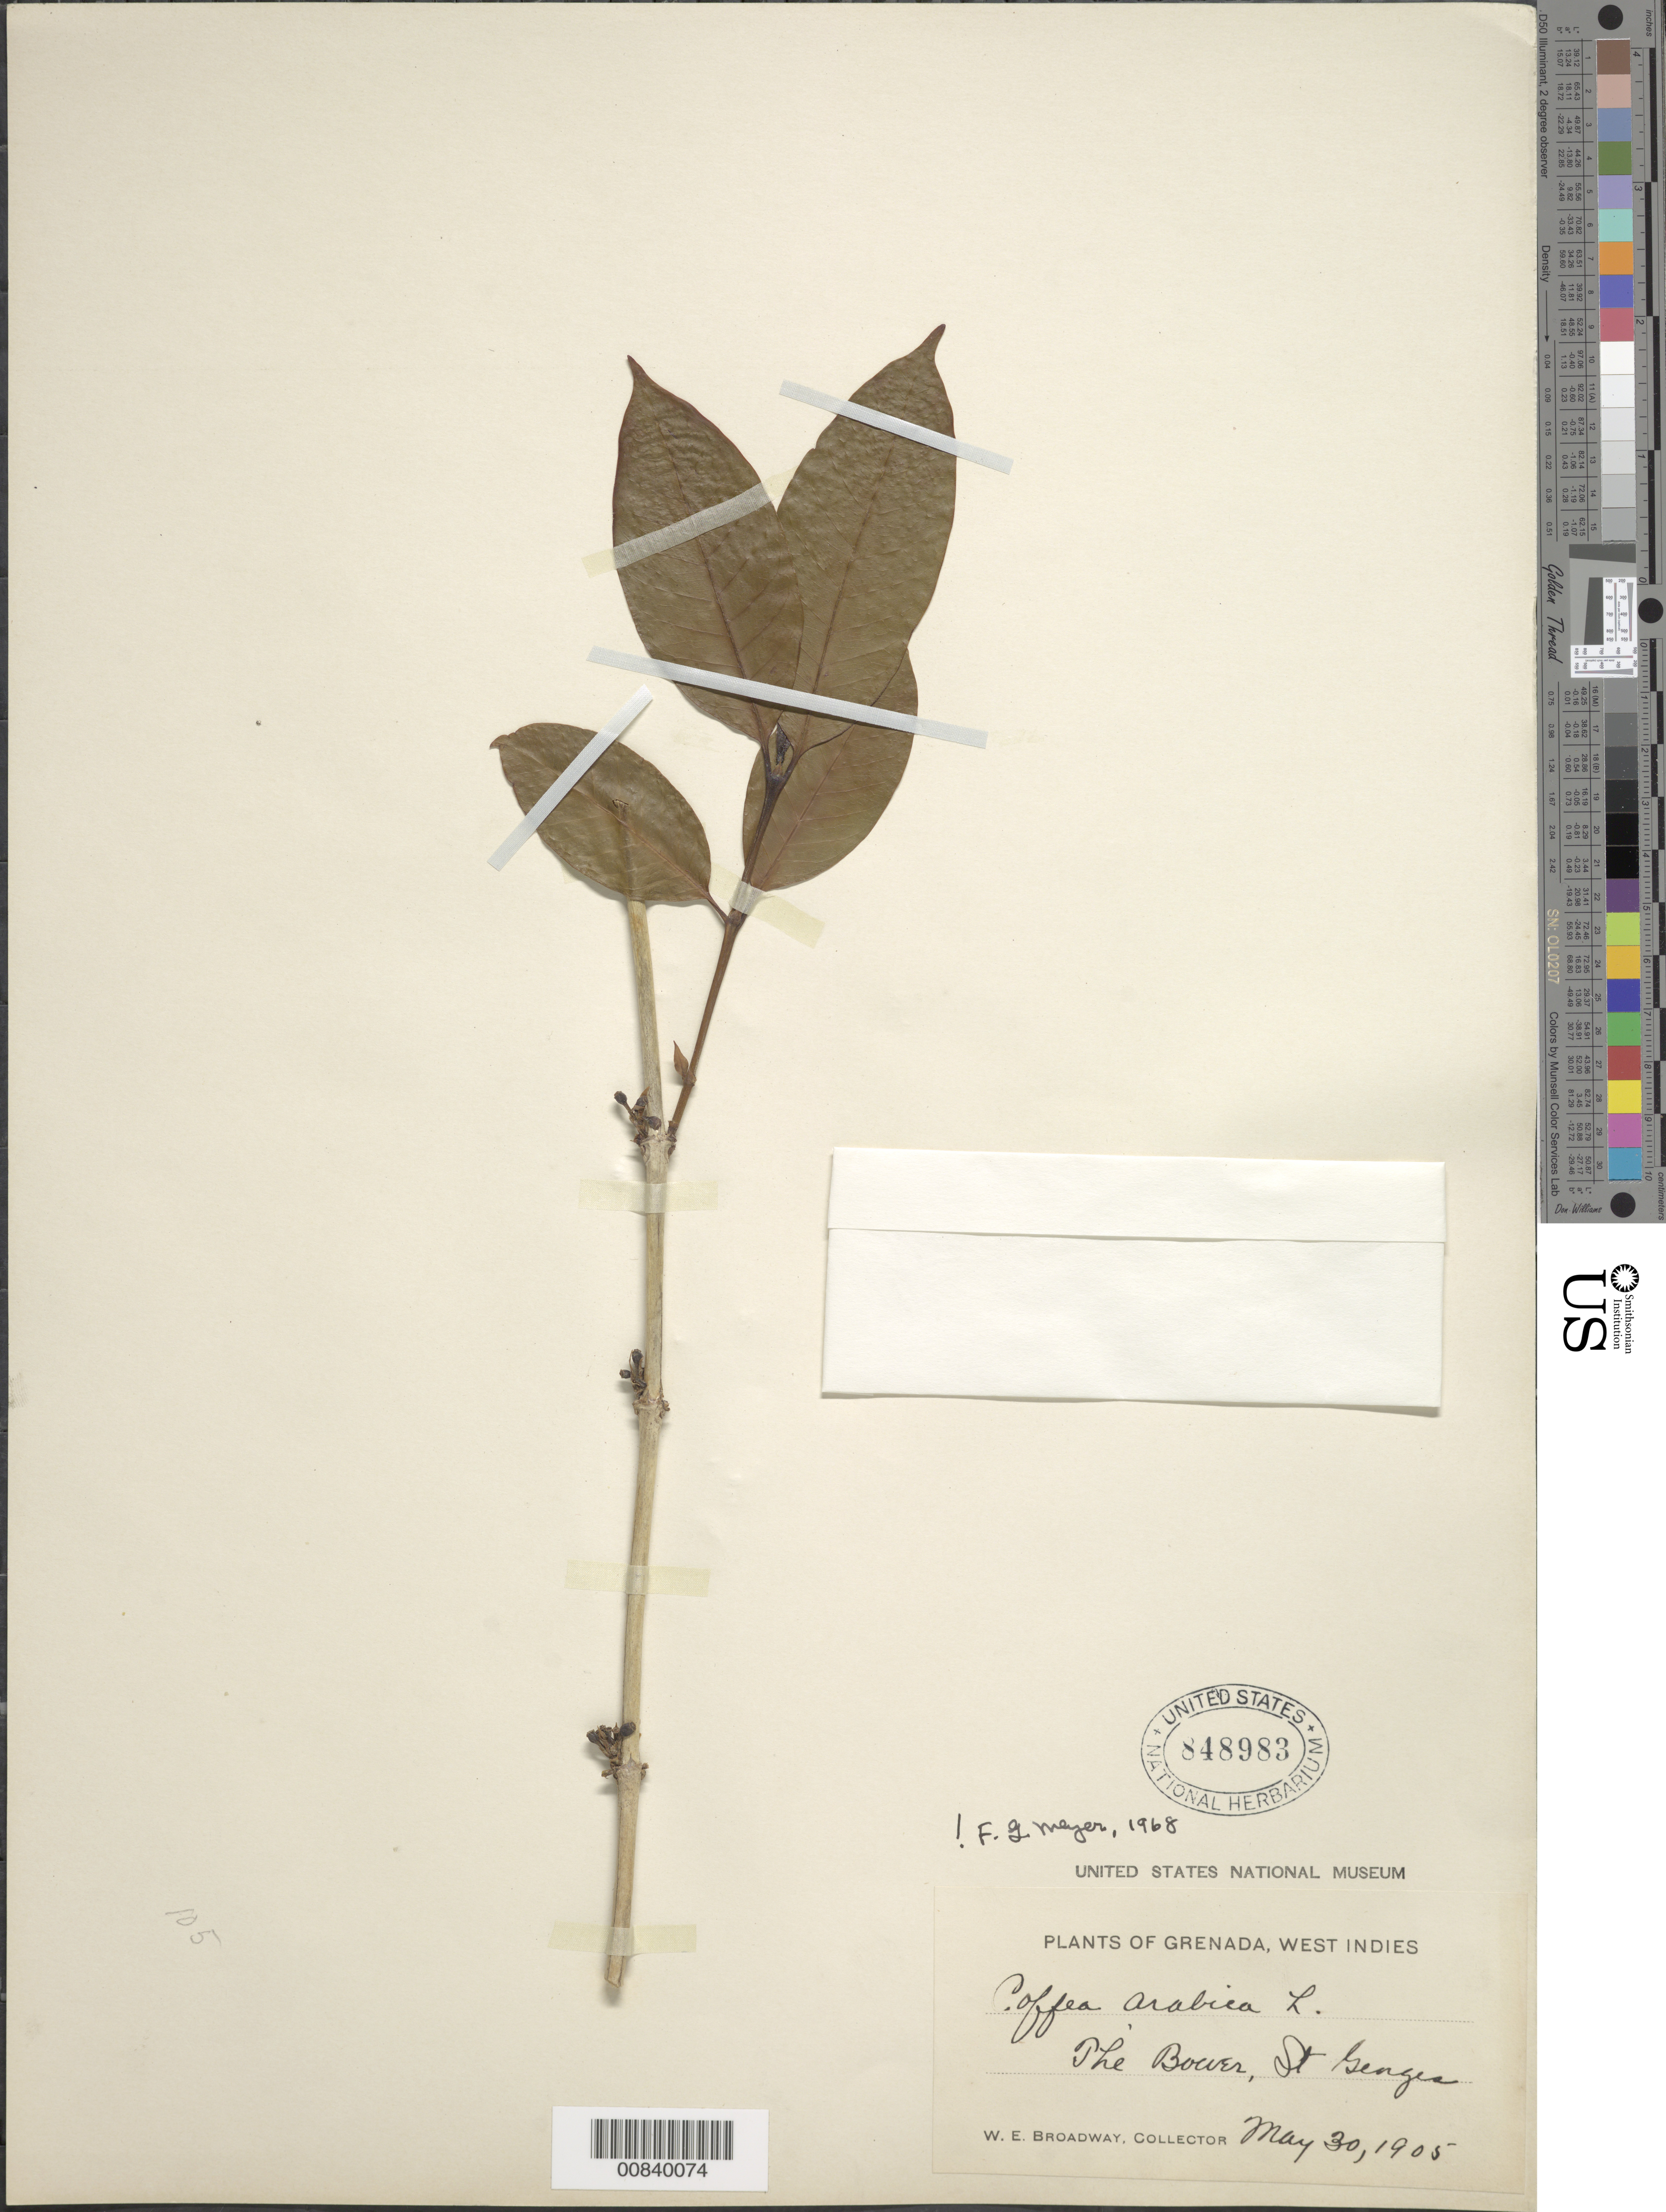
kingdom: Plantae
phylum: Tracheophyta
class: Magnoliopsida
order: Gentianales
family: Rubiaceae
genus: Coffea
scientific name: Coffea arabica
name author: L.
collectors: W. E. Broadway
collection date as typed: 30 May 1905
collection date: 1905-05-30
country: Grenada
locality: The Bower, St. Genges (sp?)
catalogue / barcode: US 848983